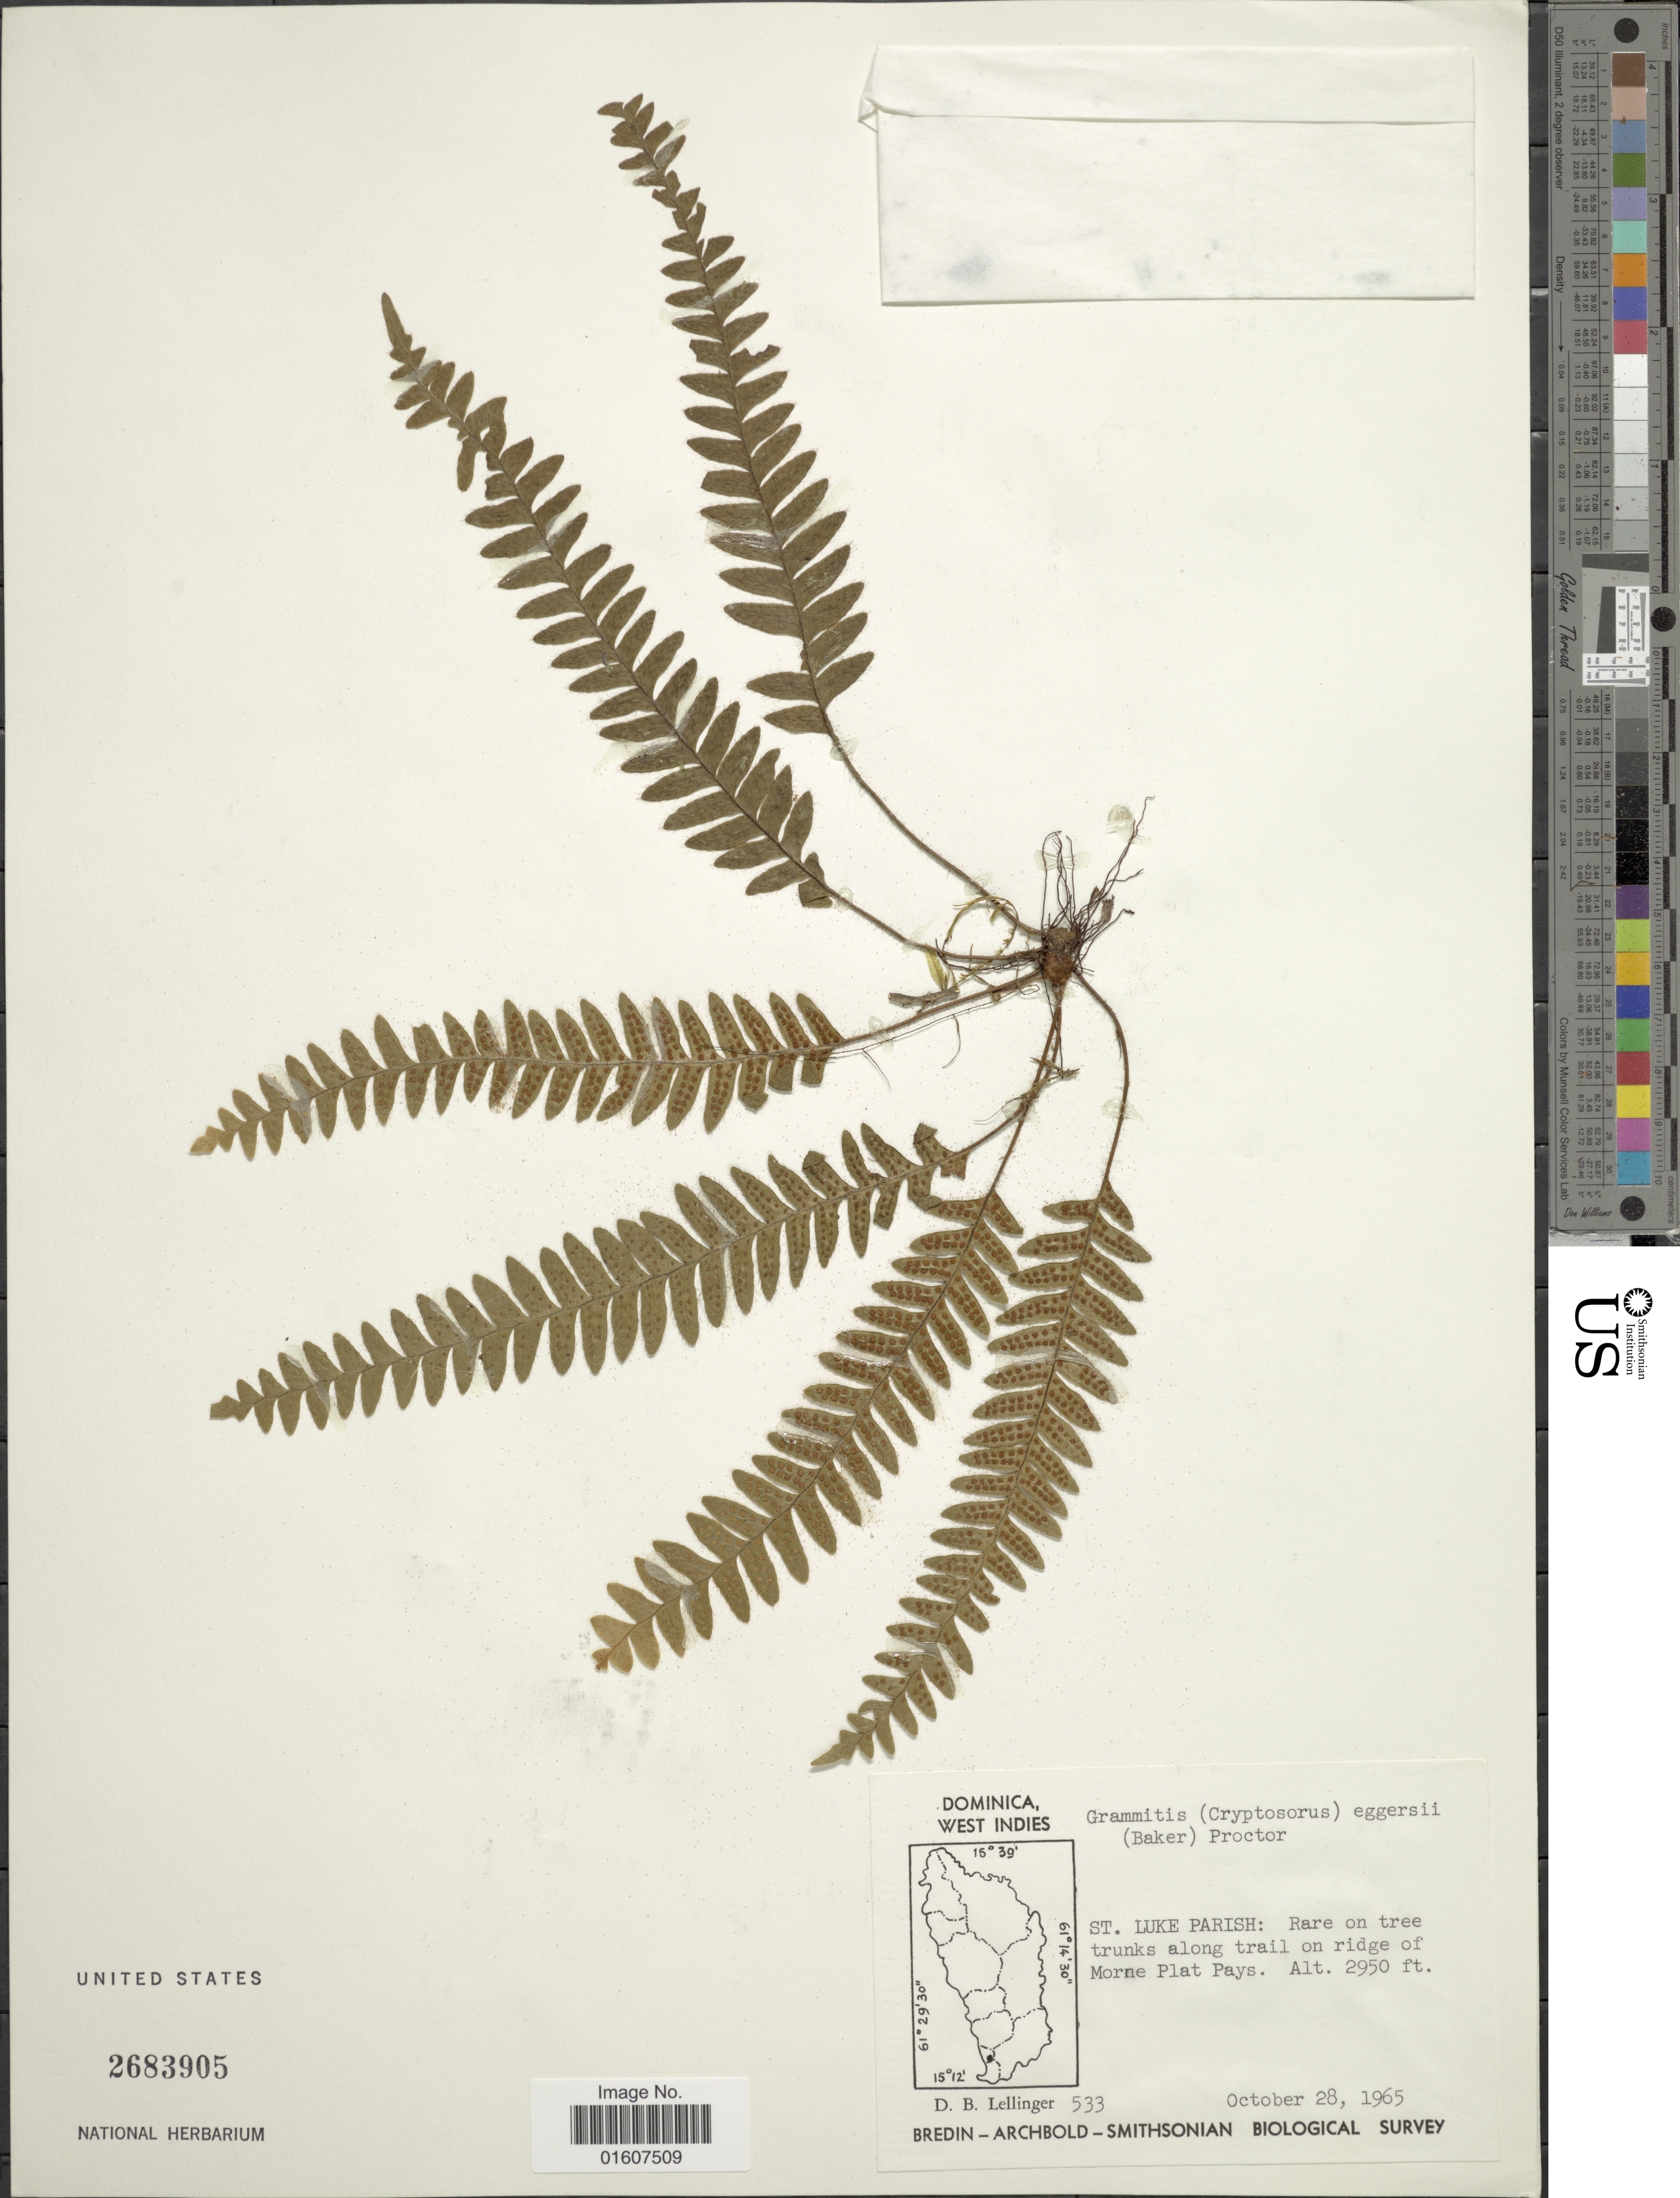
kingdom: Plantae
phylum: Tracheophyta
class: Polypodiopsida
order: Polypodiales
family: Polypodiaceae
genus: Terpsichore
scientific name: Terpsichore eggersii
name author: (Baker ex Hook.) A.R. Sm.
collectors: D. B. Lellinger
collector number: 533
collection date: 1965-10-28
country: Dominica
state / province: St. Luke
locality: St. Luke Parish: rare on tree trunks along trail on ridge of Morne Plat Pays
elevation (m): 899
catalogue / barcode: US 2683905